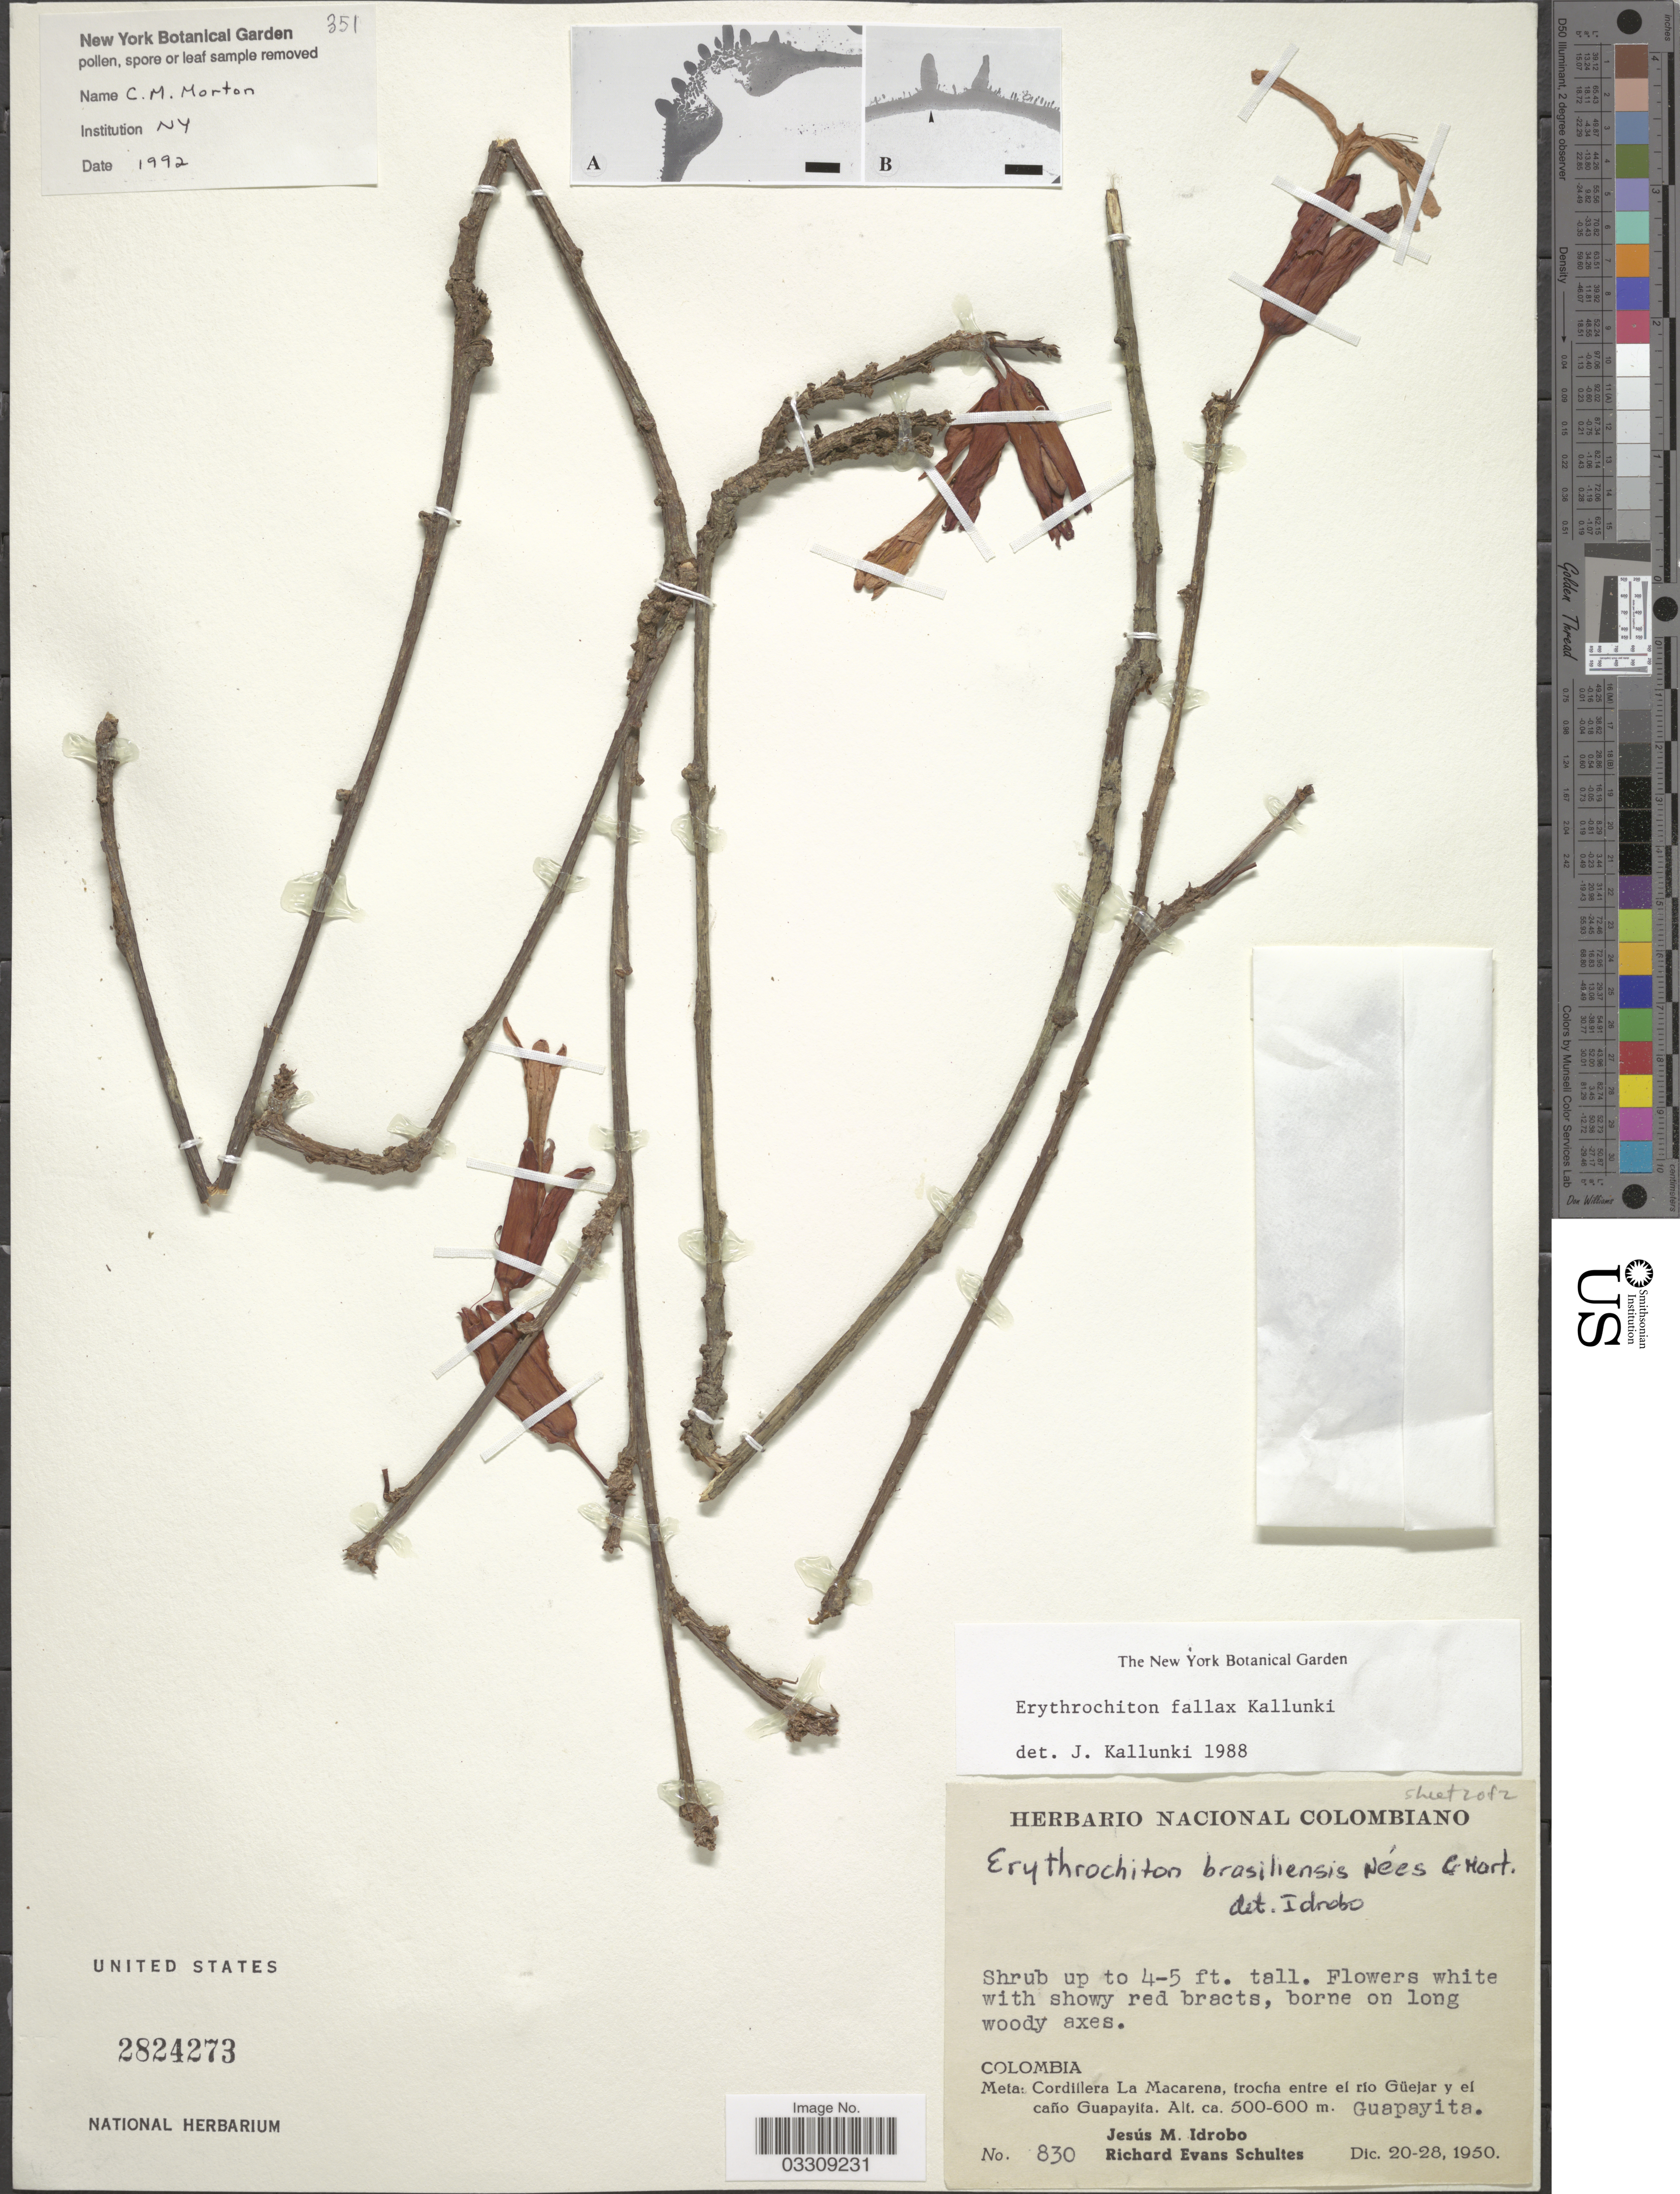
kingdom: Plantae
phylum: Tracheophyta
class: Magnoliopsida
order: Sapindales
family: Rutaceae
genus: Erythrochiton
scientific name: Erythrochiton fallax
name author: Kallunki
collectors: J. M. Idrobo & R. E. Schultes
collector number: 830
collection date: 1950-12-20/1950-12-28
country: Colombia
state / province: Meta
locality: Cordillera La Macarena, trocha entre el río Güejar y el caño Guapayita. Guapayita.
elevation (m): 500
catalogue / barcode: US 2824273